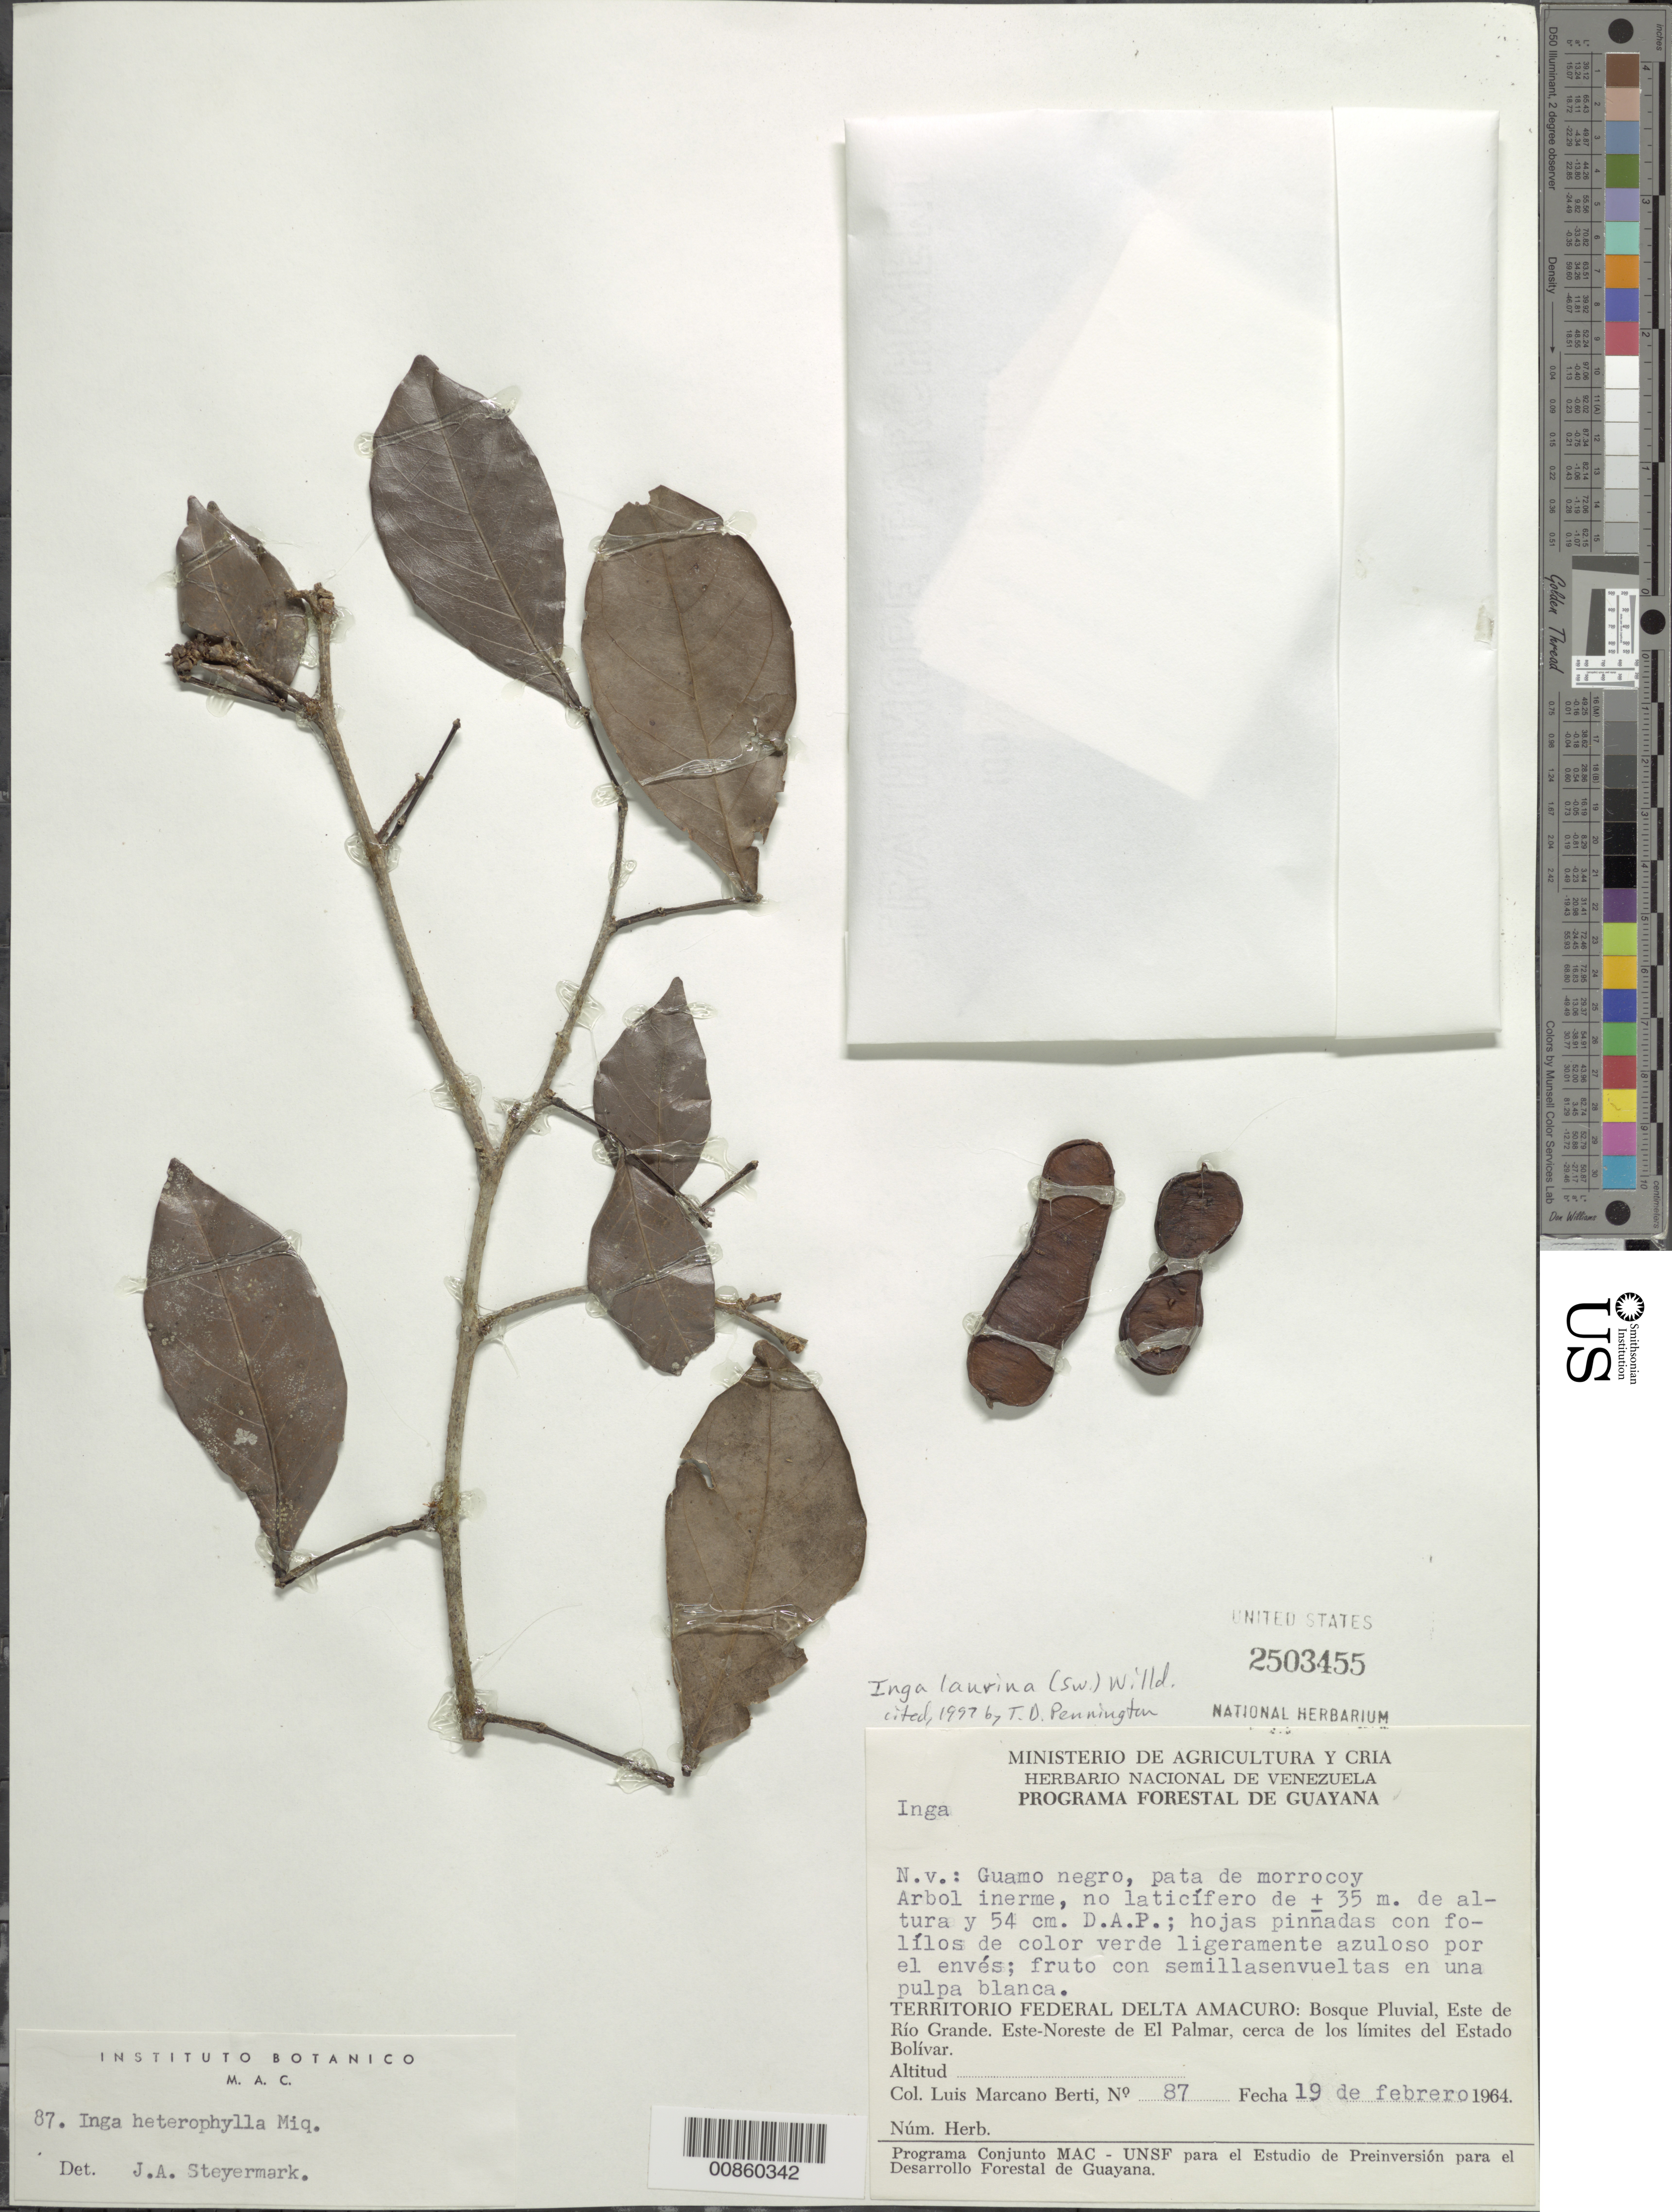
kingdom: Plantae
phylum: Tracheophyta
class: Magnoliopsida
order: Fabales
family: Fabaceae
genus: Inga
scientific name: Inga laurina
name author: (Sw.) Willd.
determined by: Pennington, T. D., (K)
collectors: L. Marcano-Berti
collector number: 87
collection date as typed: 19-Feb-64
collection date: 1964-02-19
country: Venezuela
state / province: Delta Amacuro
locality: Este de Río Grande, ENE de El Palmar, cerca de los limites del Estado Bolívar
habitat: Bosque pluvial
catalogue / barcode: US 2503455